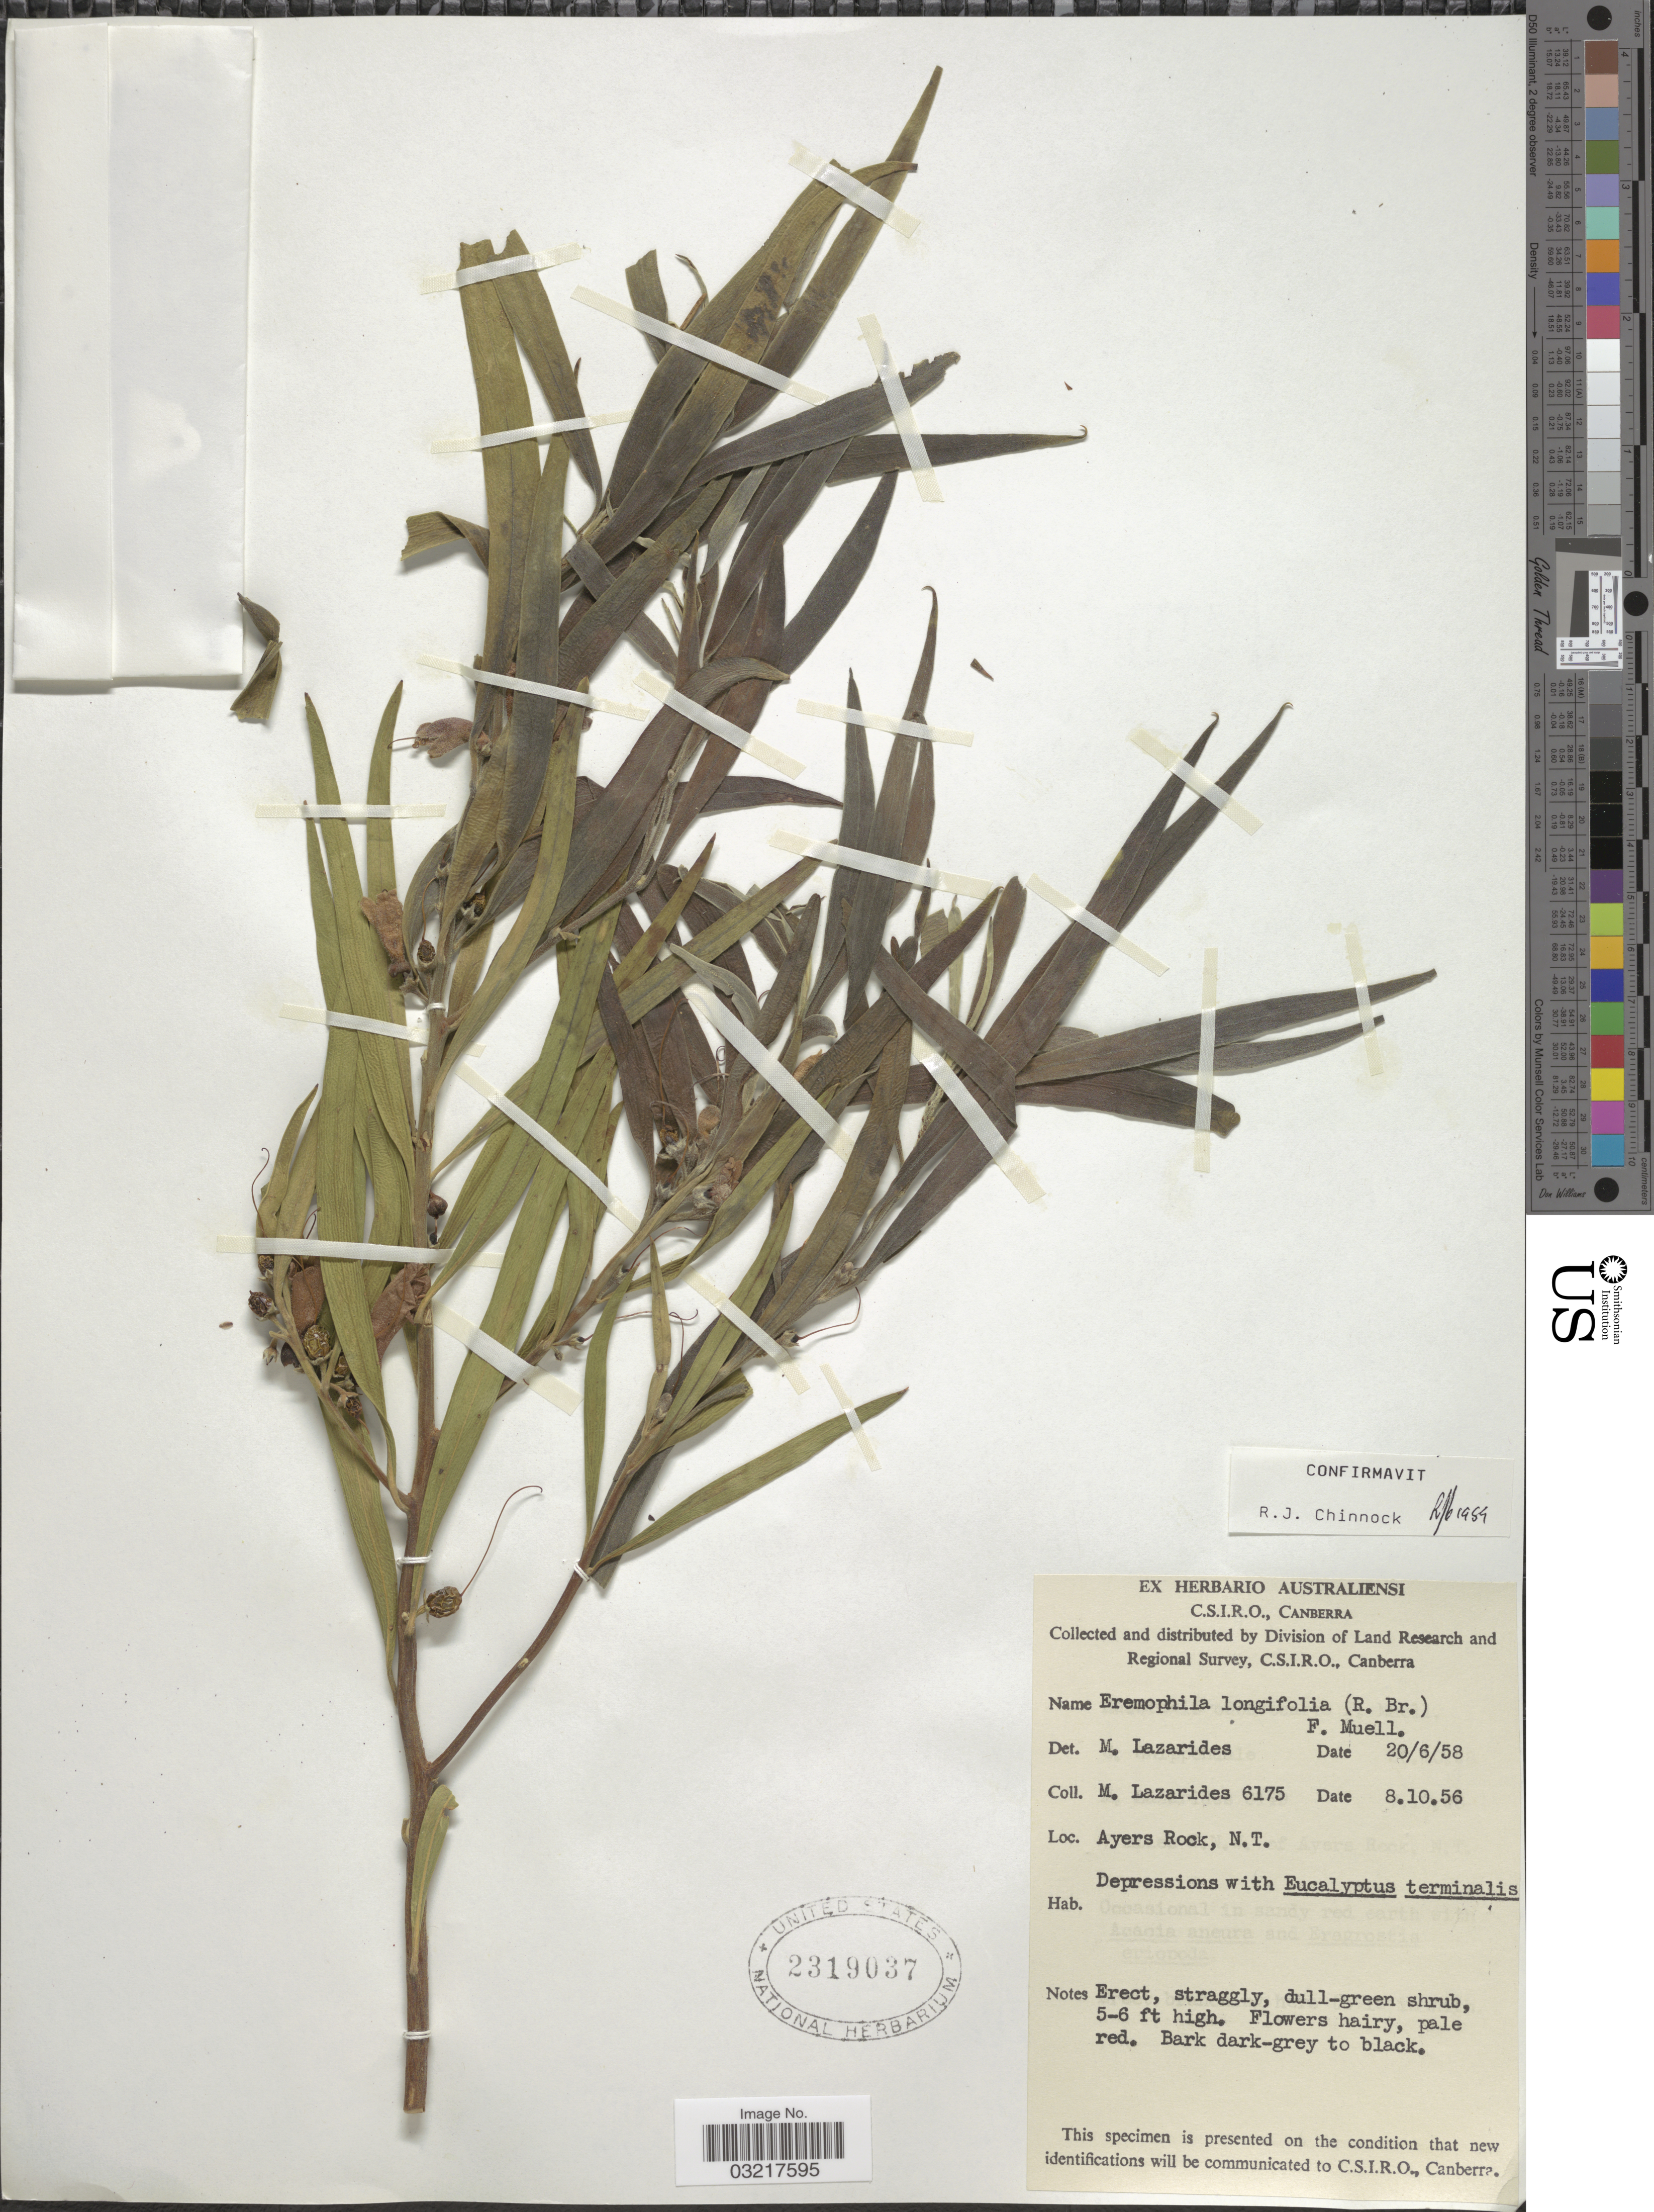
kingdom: Plantae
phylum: Tracheophyta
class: Magnoliopsida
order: Lamiales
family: Scrophulariaceae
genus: Eremophila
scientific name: Eremophila longifolia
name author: (R. Br.) F. Muell.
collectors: M. Lazarides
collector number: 6175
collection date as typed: Transcribed d/m/y: 8/10/56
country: Australia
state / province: Northern Territory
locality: Ayers Rock, N.T.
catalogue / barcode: US 2319037